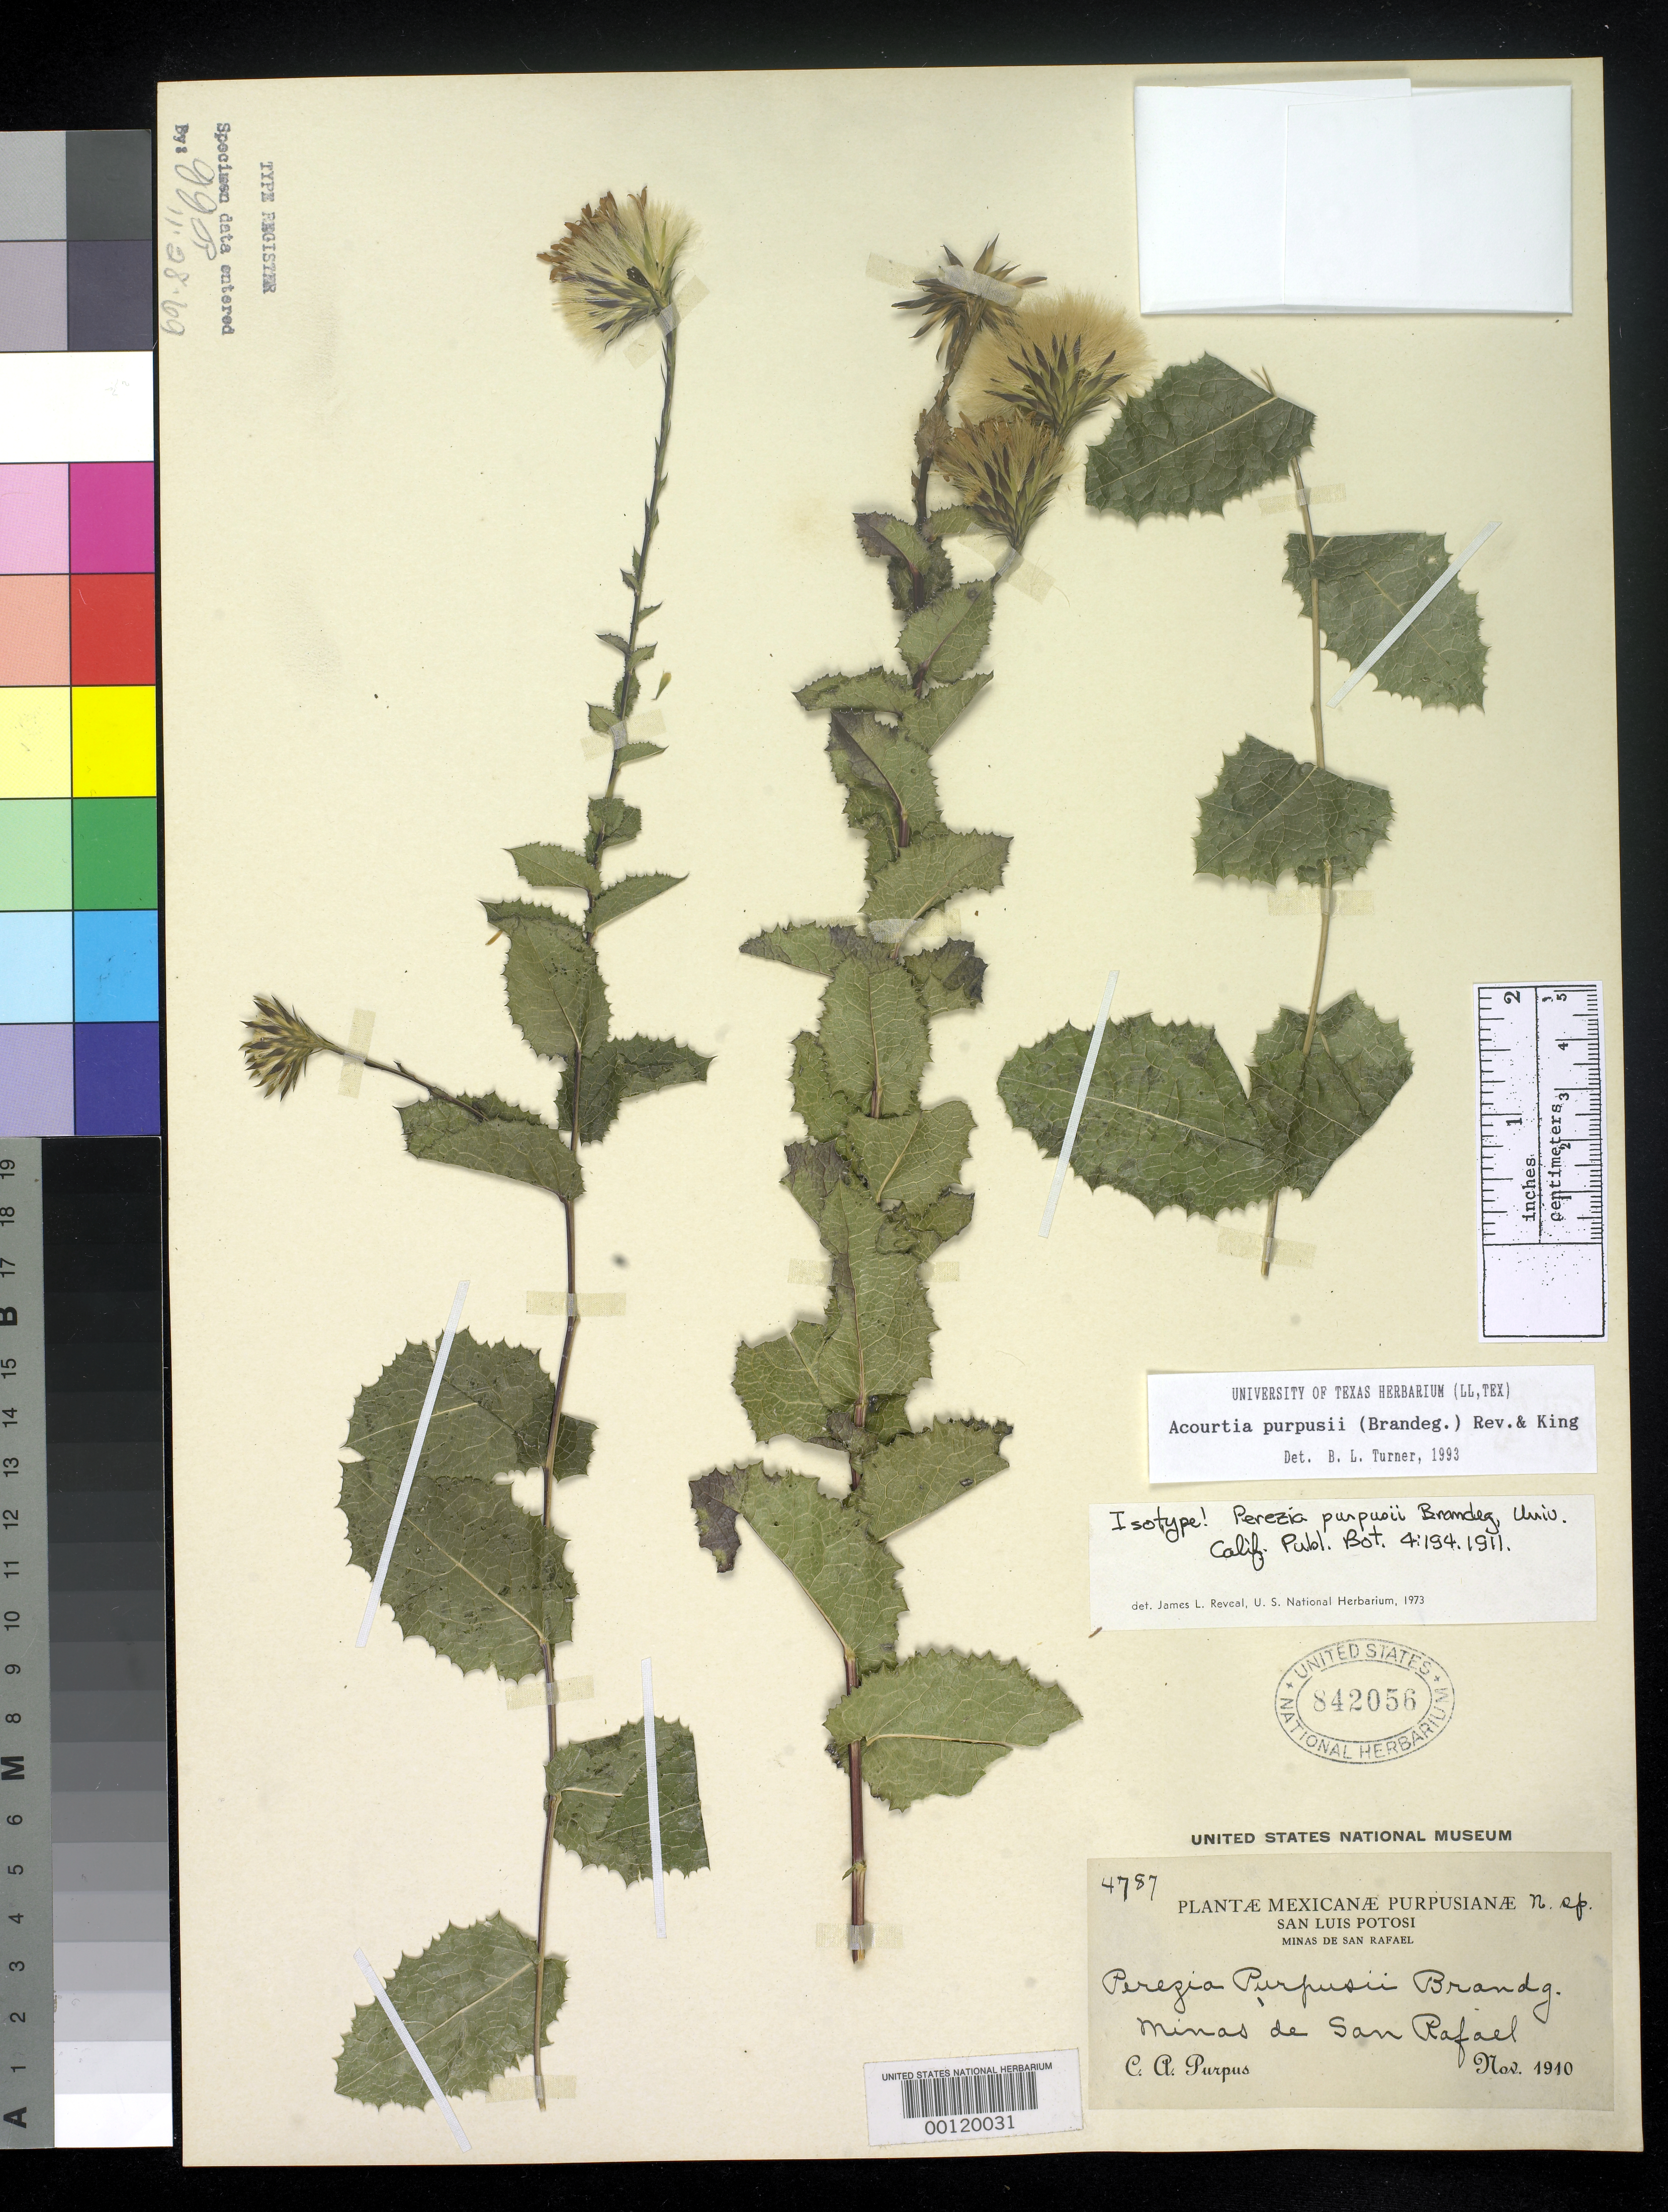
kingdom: Plantae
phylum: Tracheophyta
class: Magnoliopsida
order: Asterales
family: Asteraceae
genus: Perezia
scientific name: Perezia purpusii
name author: Brandegee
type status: Isotype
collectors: C. A. Purpus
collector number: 4787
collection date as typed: Nov 1910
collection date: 1910-11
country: Mexico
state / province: San Luis Potosi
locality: Minas de San Rafael.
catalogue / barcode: US 842056